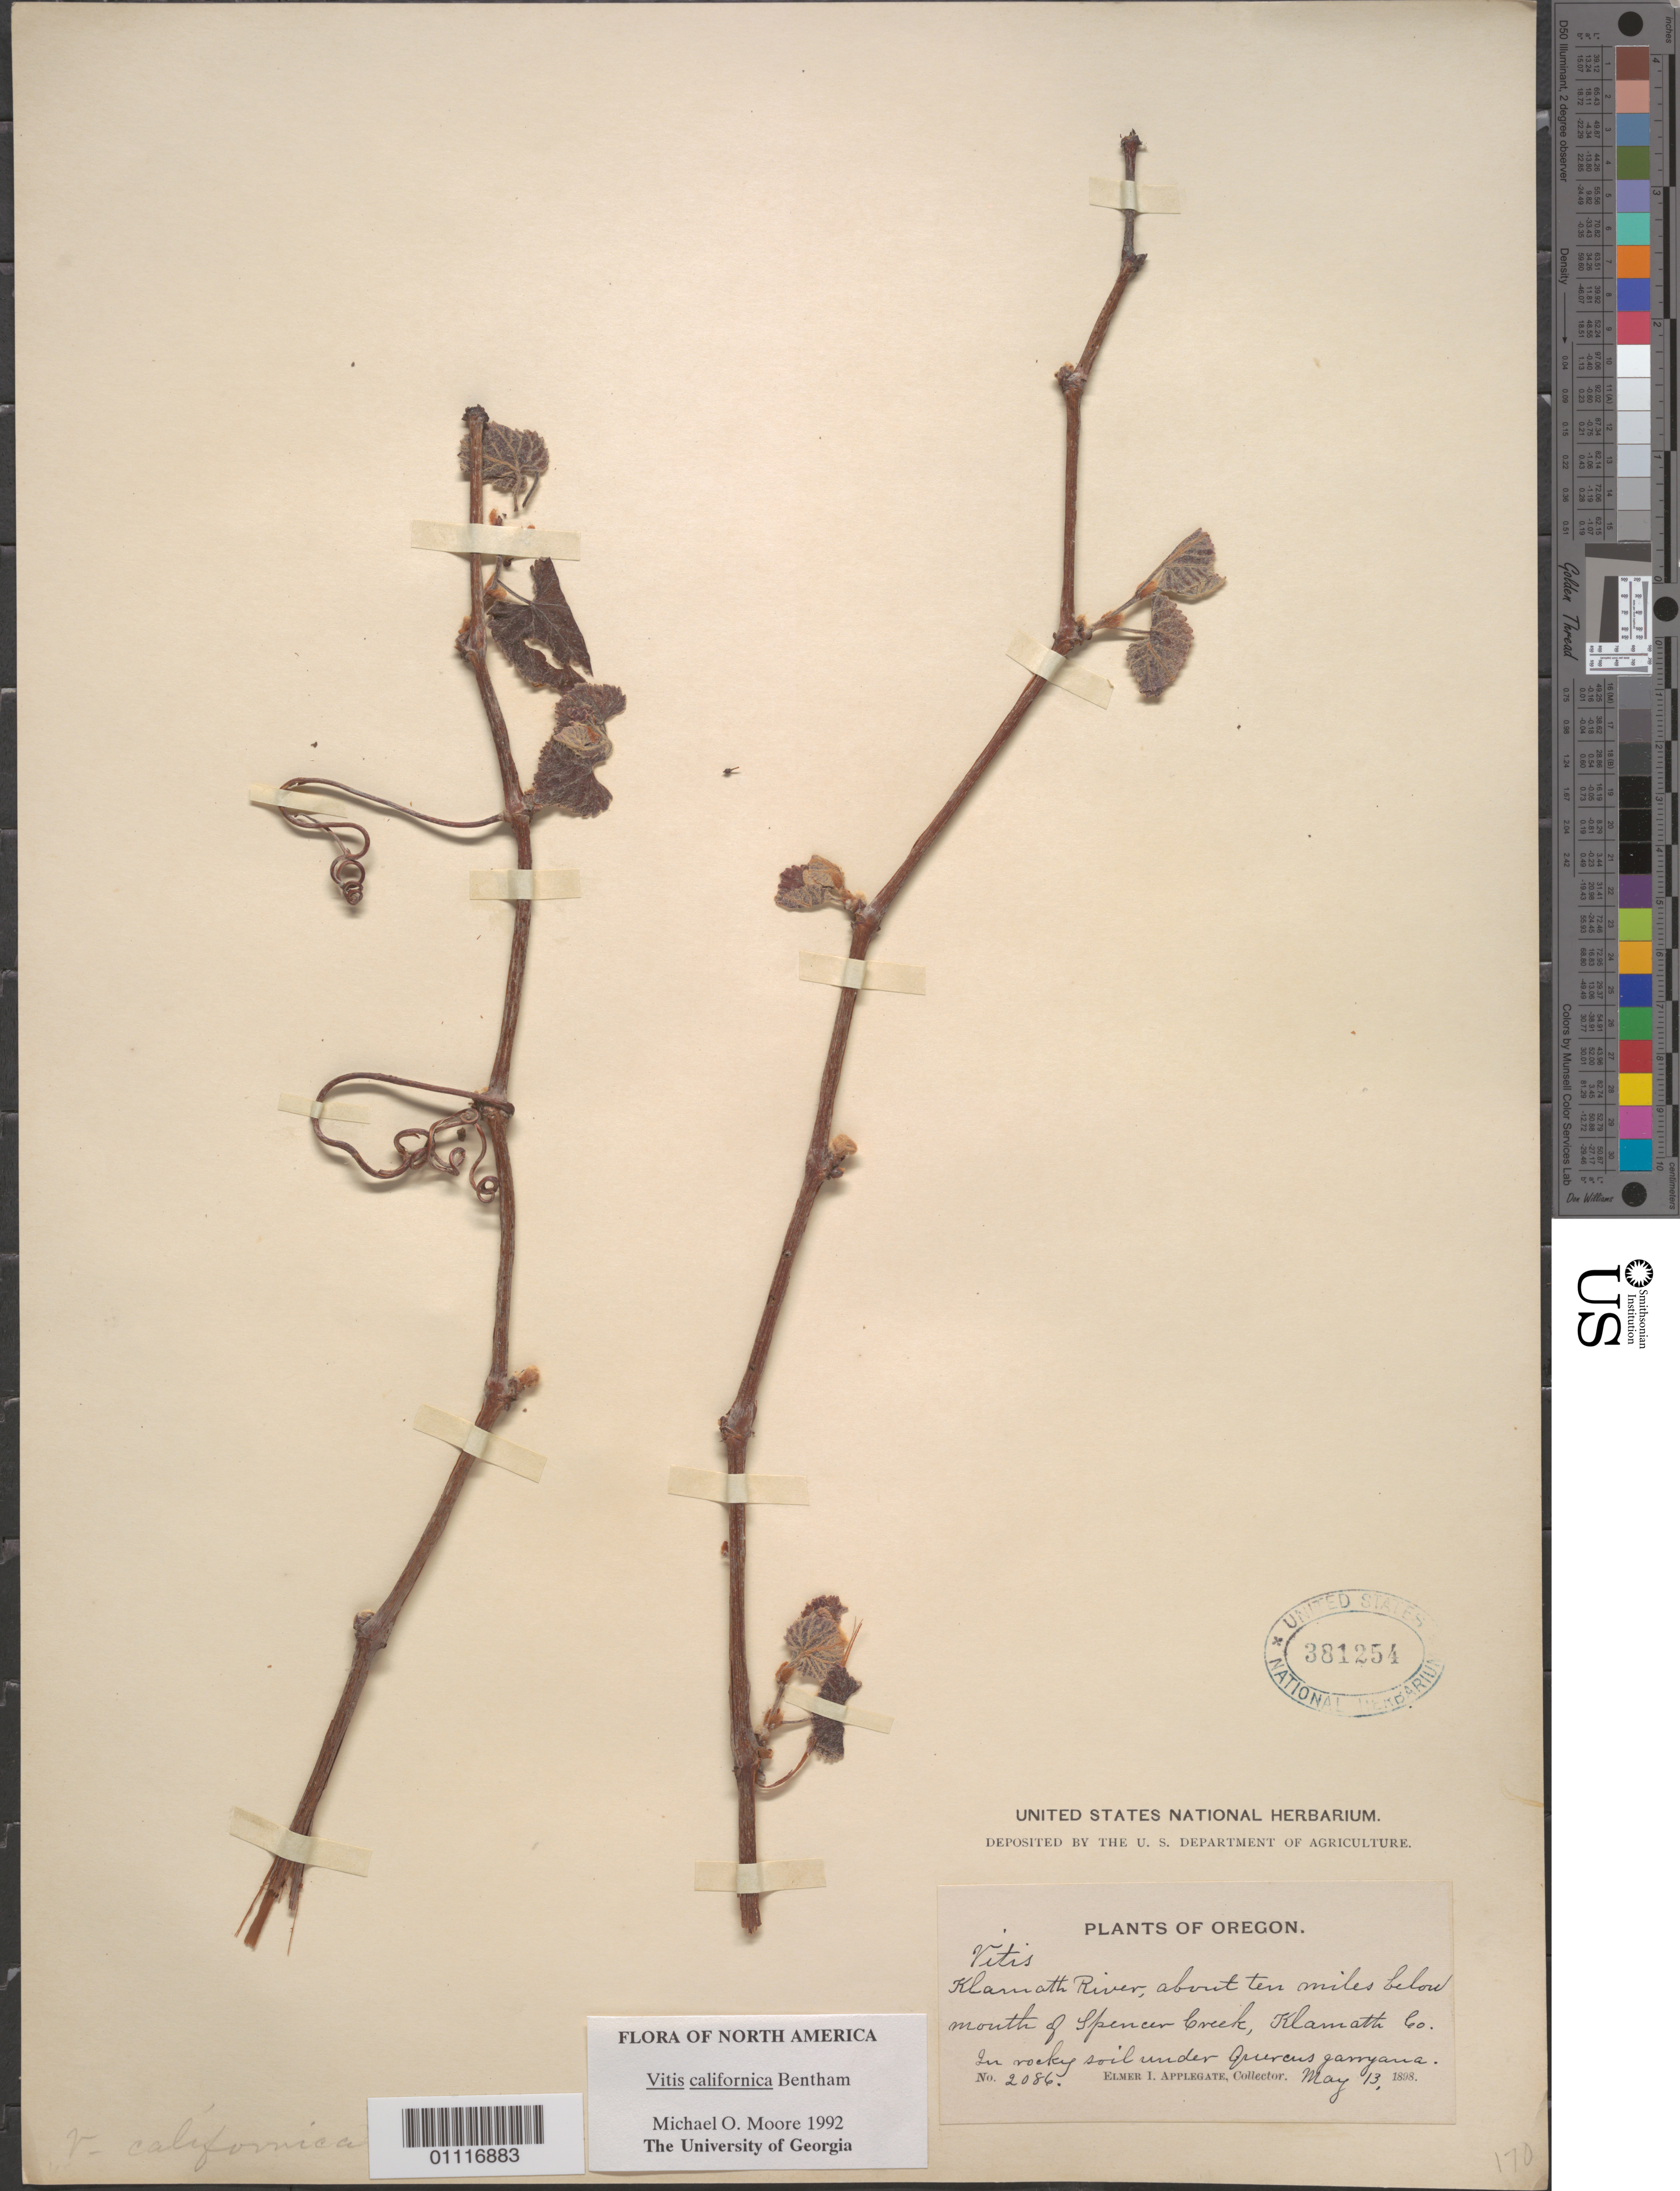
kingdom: Plantae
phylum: Tracheophyta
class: Magnoliopsida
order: Vitales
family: Vitaceae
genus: Vitis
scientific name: Vitis californica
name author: Benth.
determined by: Moore, M. O.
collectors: E. I. Applegate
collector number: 2086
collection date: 1898-05-13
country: United States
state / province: Oregon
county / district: Klamath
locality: Klamath River, about ten miles below mouth of Spencer Creek. In rocky soild under Quercus garryana.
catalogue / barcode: US 381254